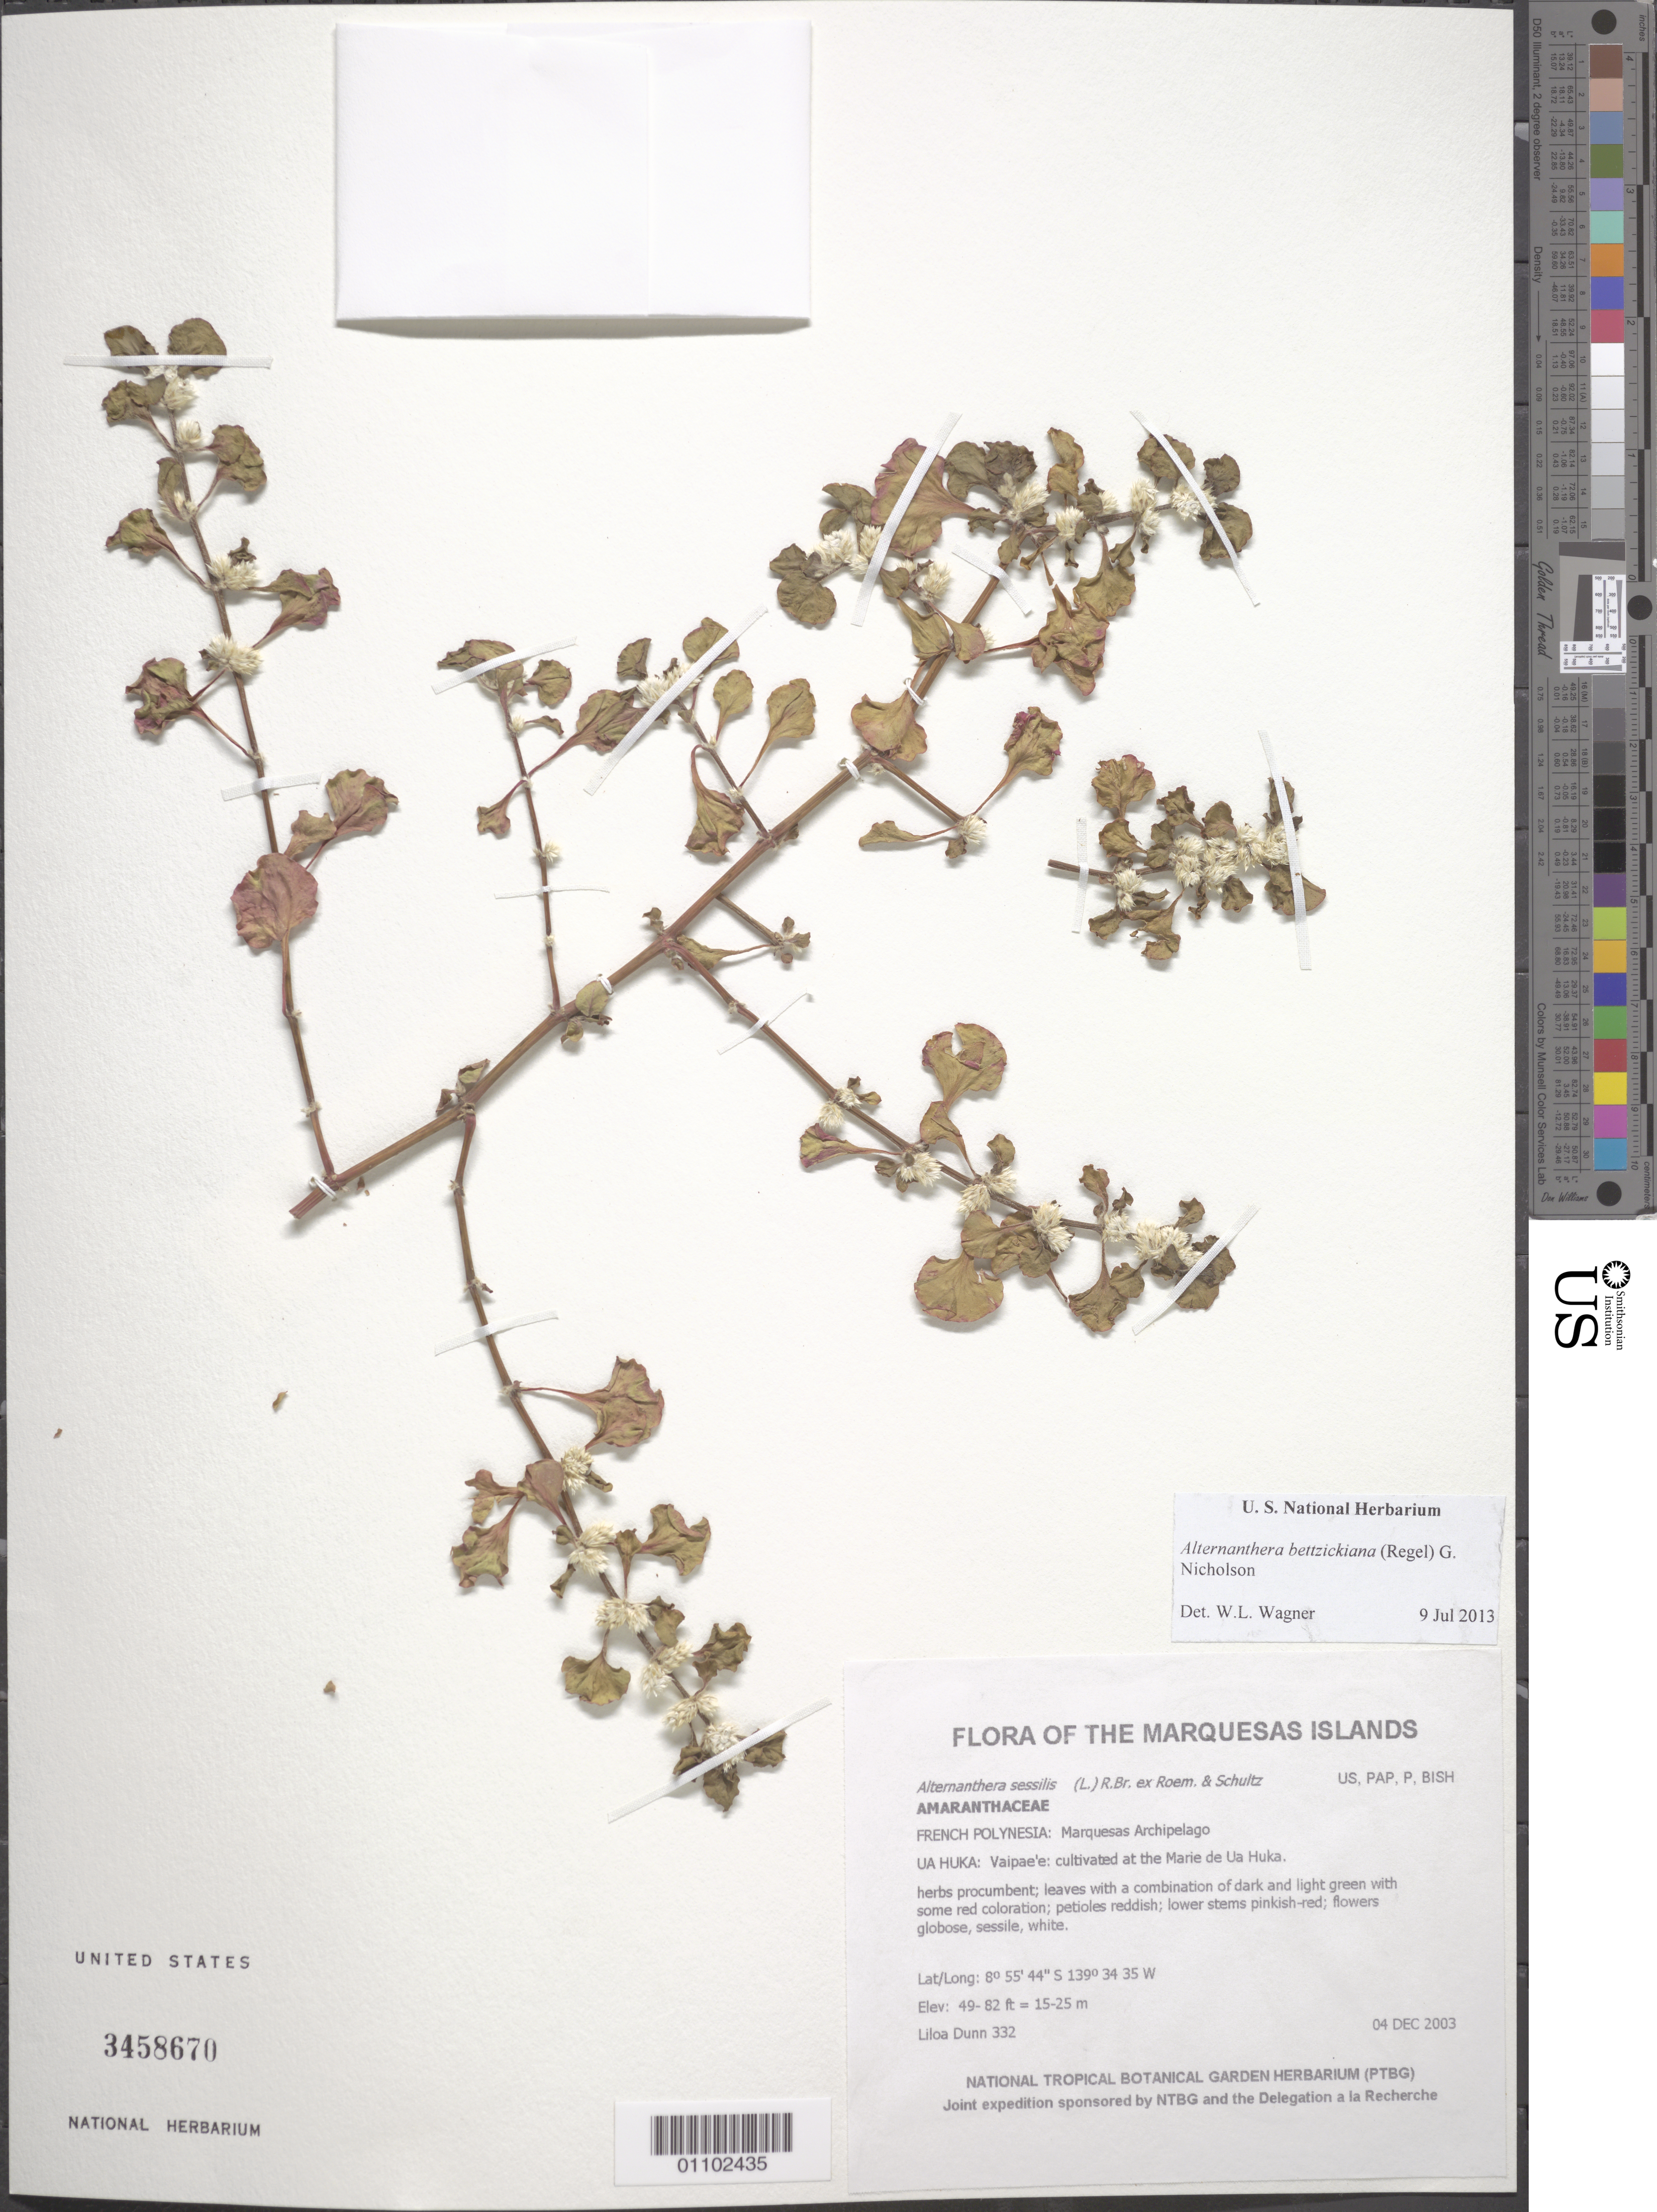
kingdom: Plantae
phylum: Tracheophyta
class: Magnoliopsida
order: Caryophyllales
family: Amaranthaceae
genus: Alternanthera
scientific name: Alternanthera bettzickiana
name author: (Regel) G. Nicholson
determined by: Lorence, David H., (PTBG), National Tropical Botanical Garden (UNITED STATES)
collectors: L. Dunn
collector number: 332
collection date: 2003-12-04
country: French Polynesia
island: Ua Huka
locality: Vaipae'e: cultivated at the Marie de Ua Huka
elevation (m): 15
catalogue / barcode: US 3458670